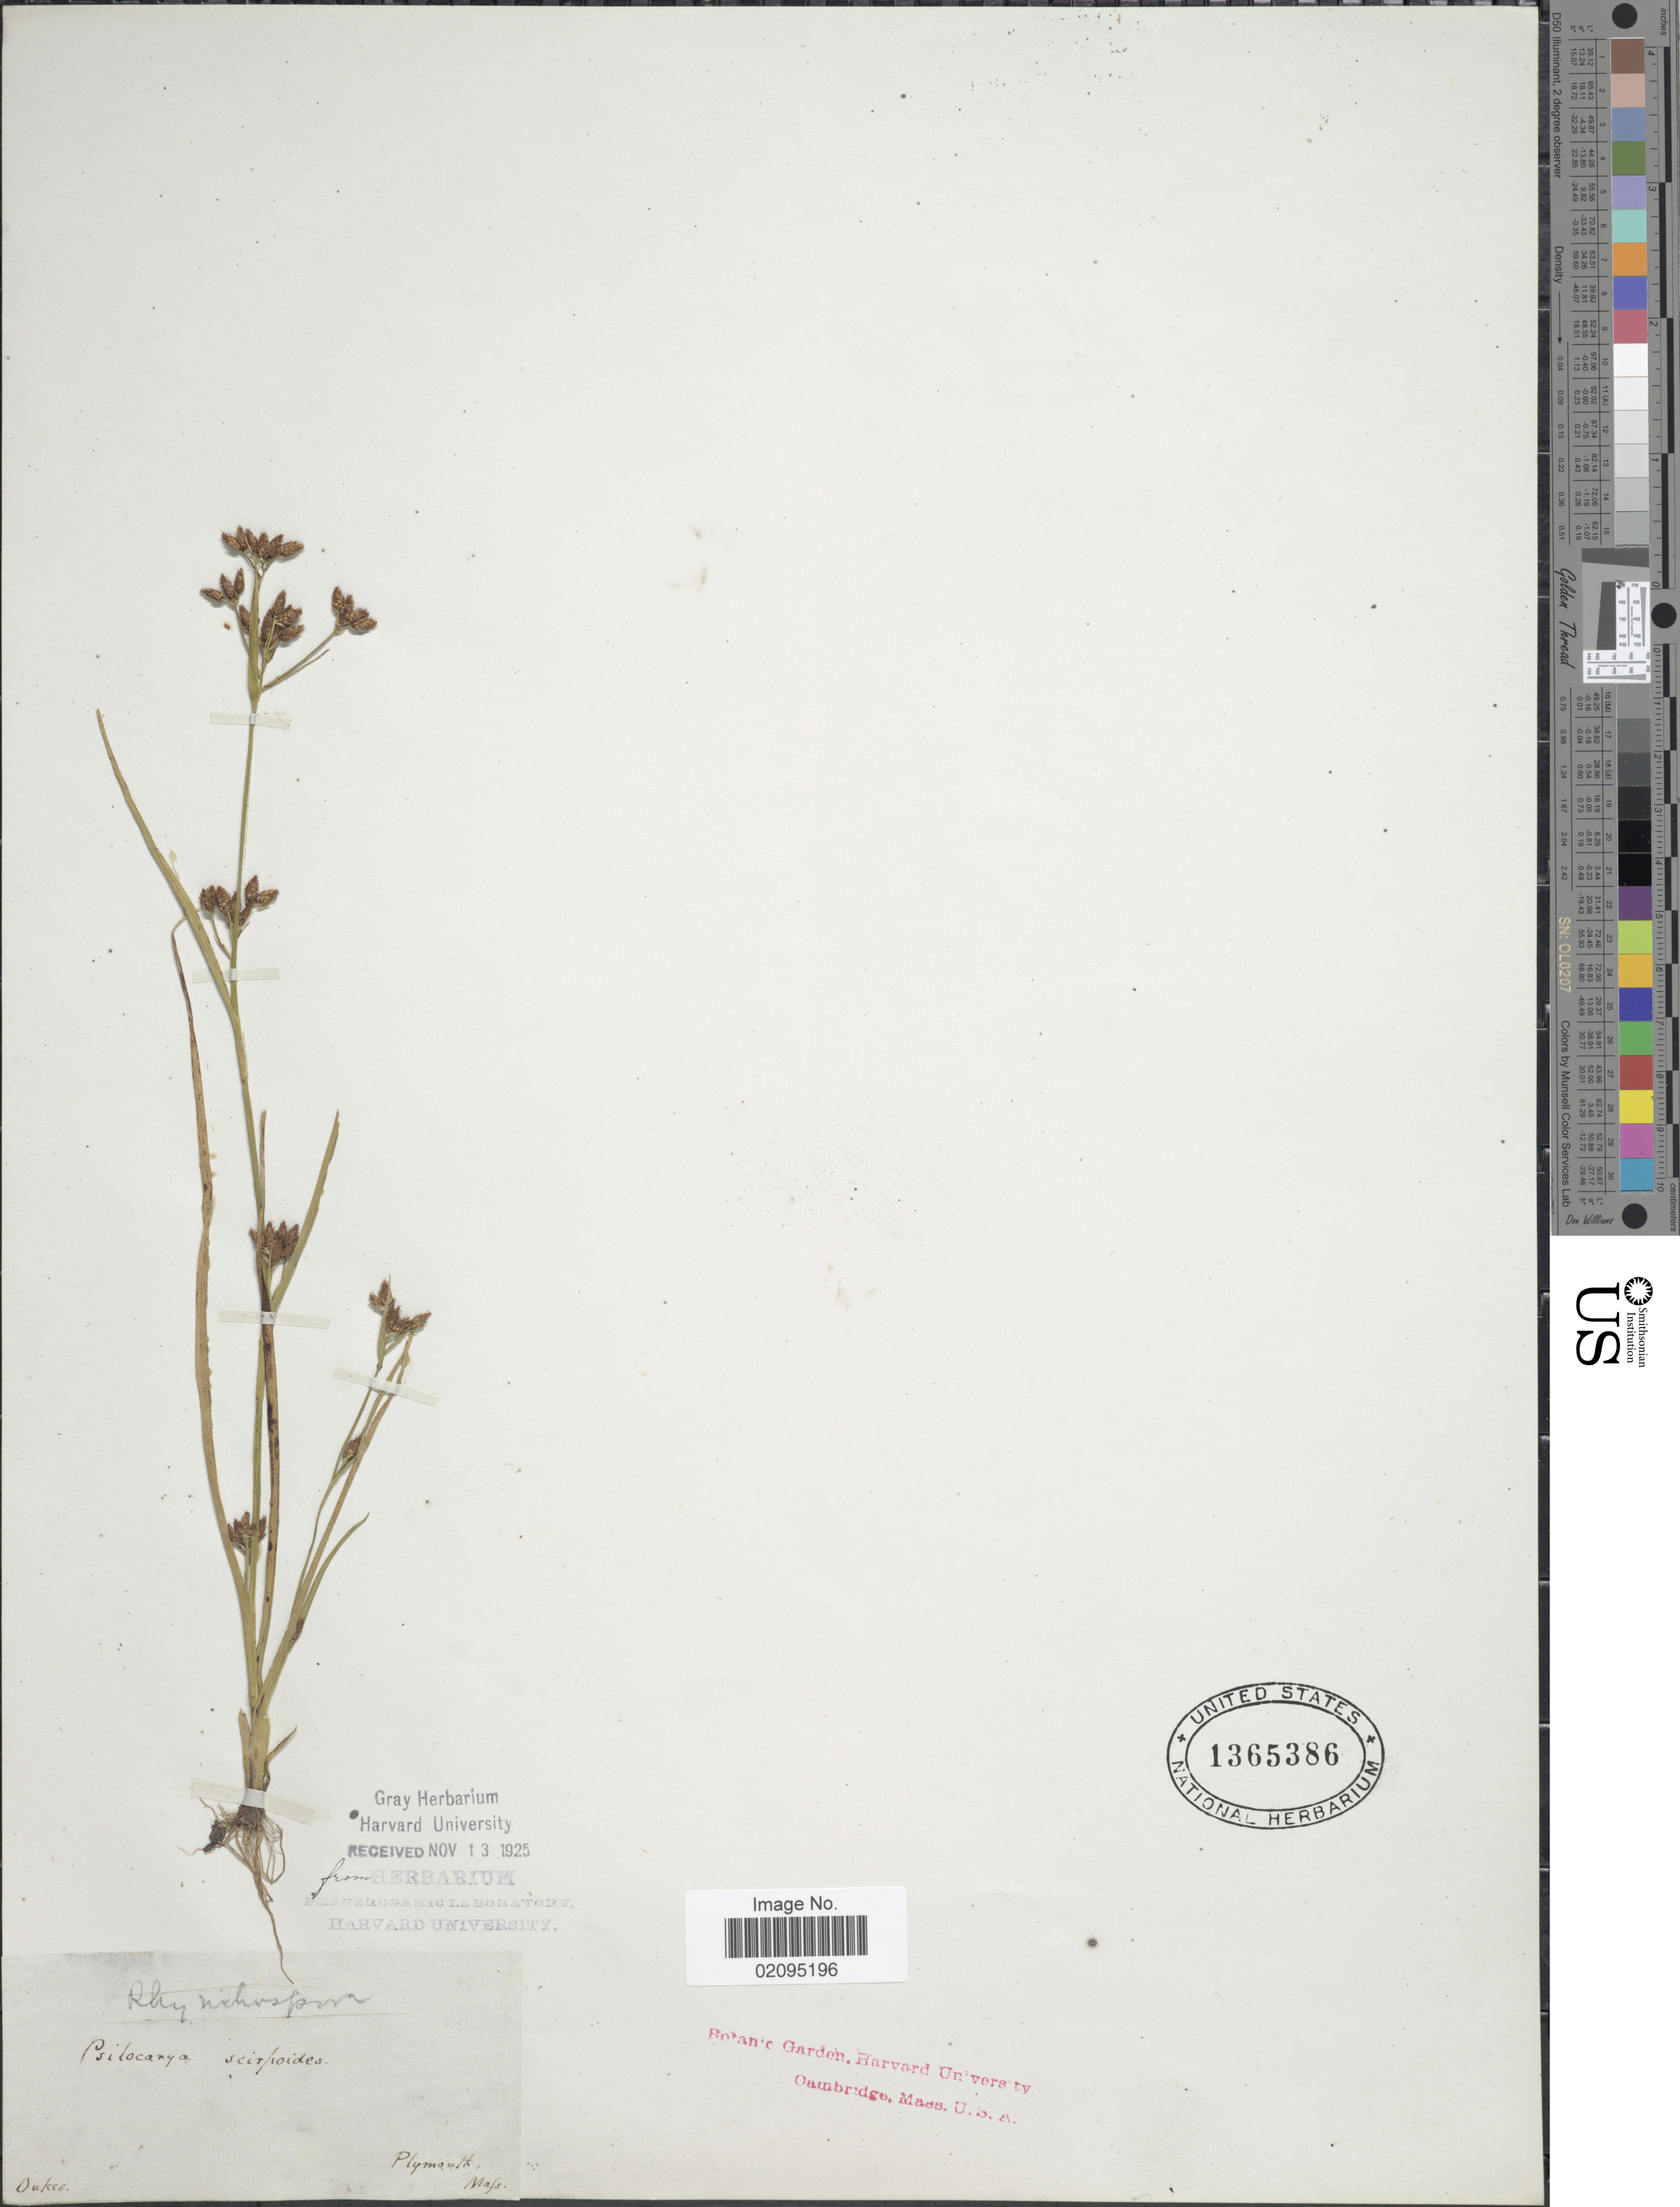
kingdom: Plantae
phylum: Tracheophyta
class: Liliopsida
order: Poales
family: Cyperaceae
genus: Rhynchospora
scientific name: Rhynchospora scirpoides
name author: (Torr.) Griseb.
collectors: -. Oakes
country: United States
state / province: Massachusetts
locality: Plymouth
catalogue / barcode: US 1365386